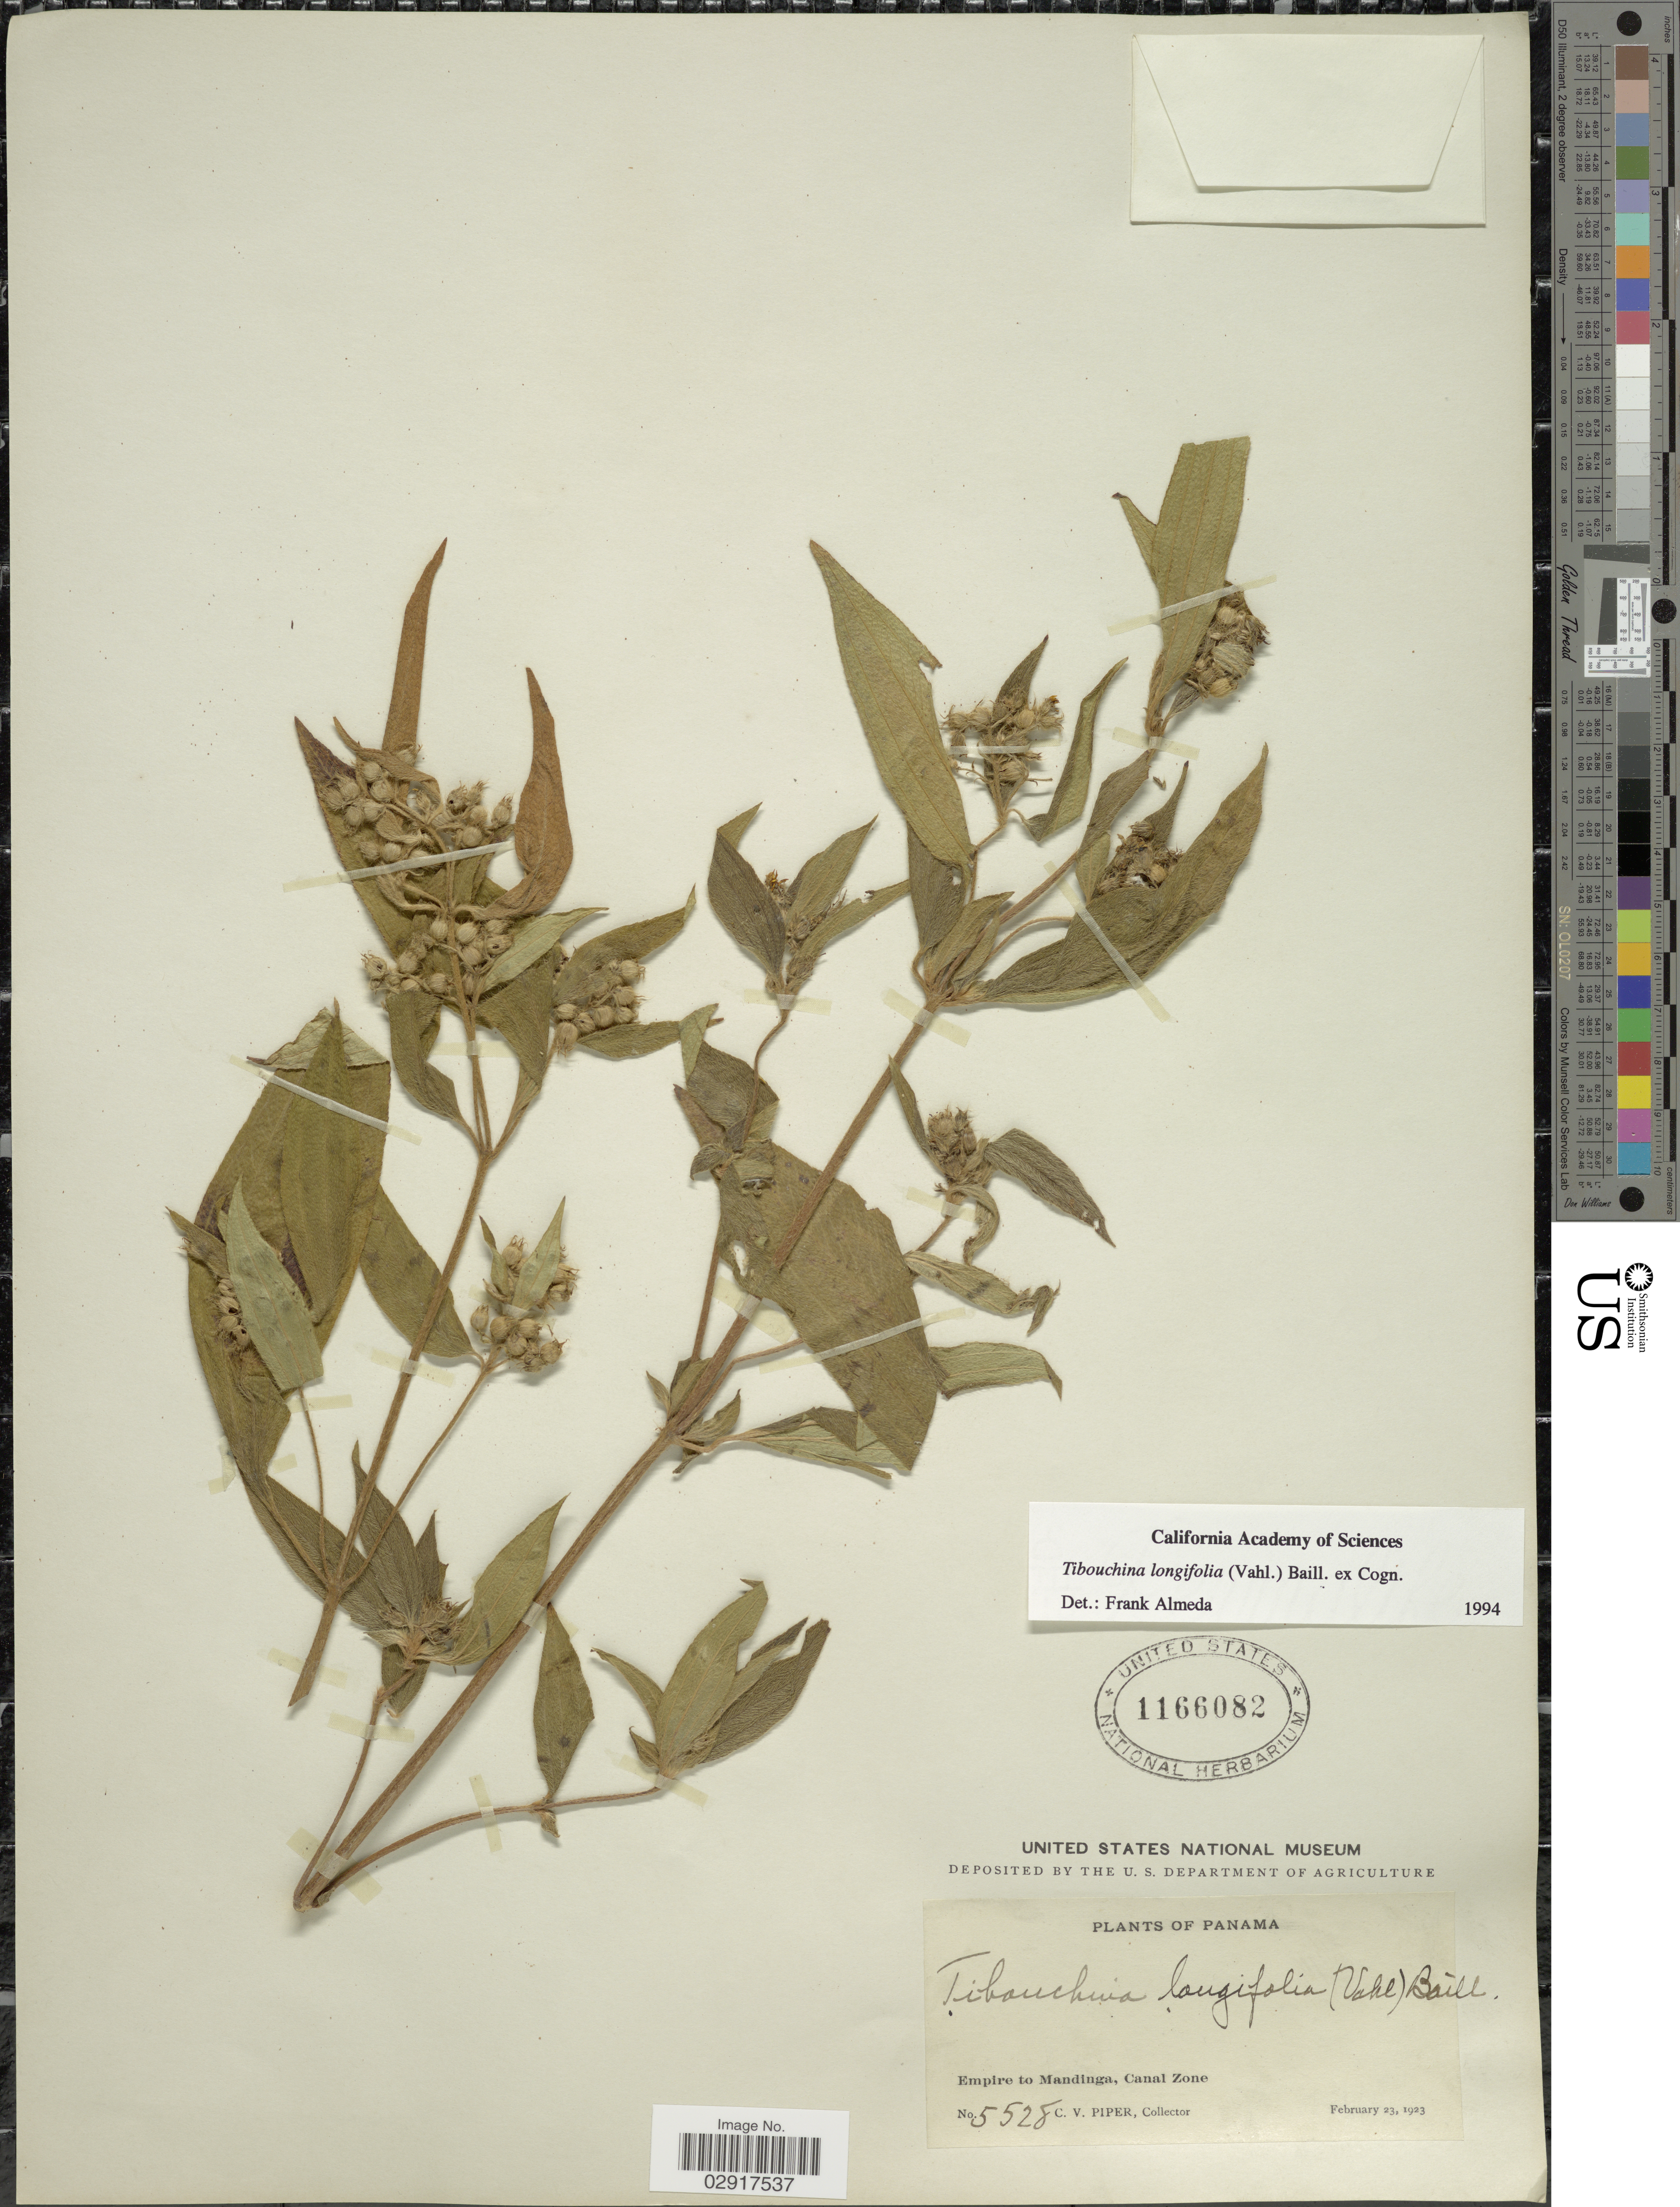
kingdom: Plantae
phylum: Tracheophyta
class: Magnoliopsida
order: Myrtales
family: Melastomataceae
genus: Chaetogastra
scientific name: Chaetogastra longifolia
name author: (Vahl) DC.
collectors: C. V. Piper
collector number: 5528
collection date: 1923-02-23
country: Panama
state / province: Colón / Panamá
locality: Empire to Mandinga, Canal Zone.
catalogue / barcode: US 1166082